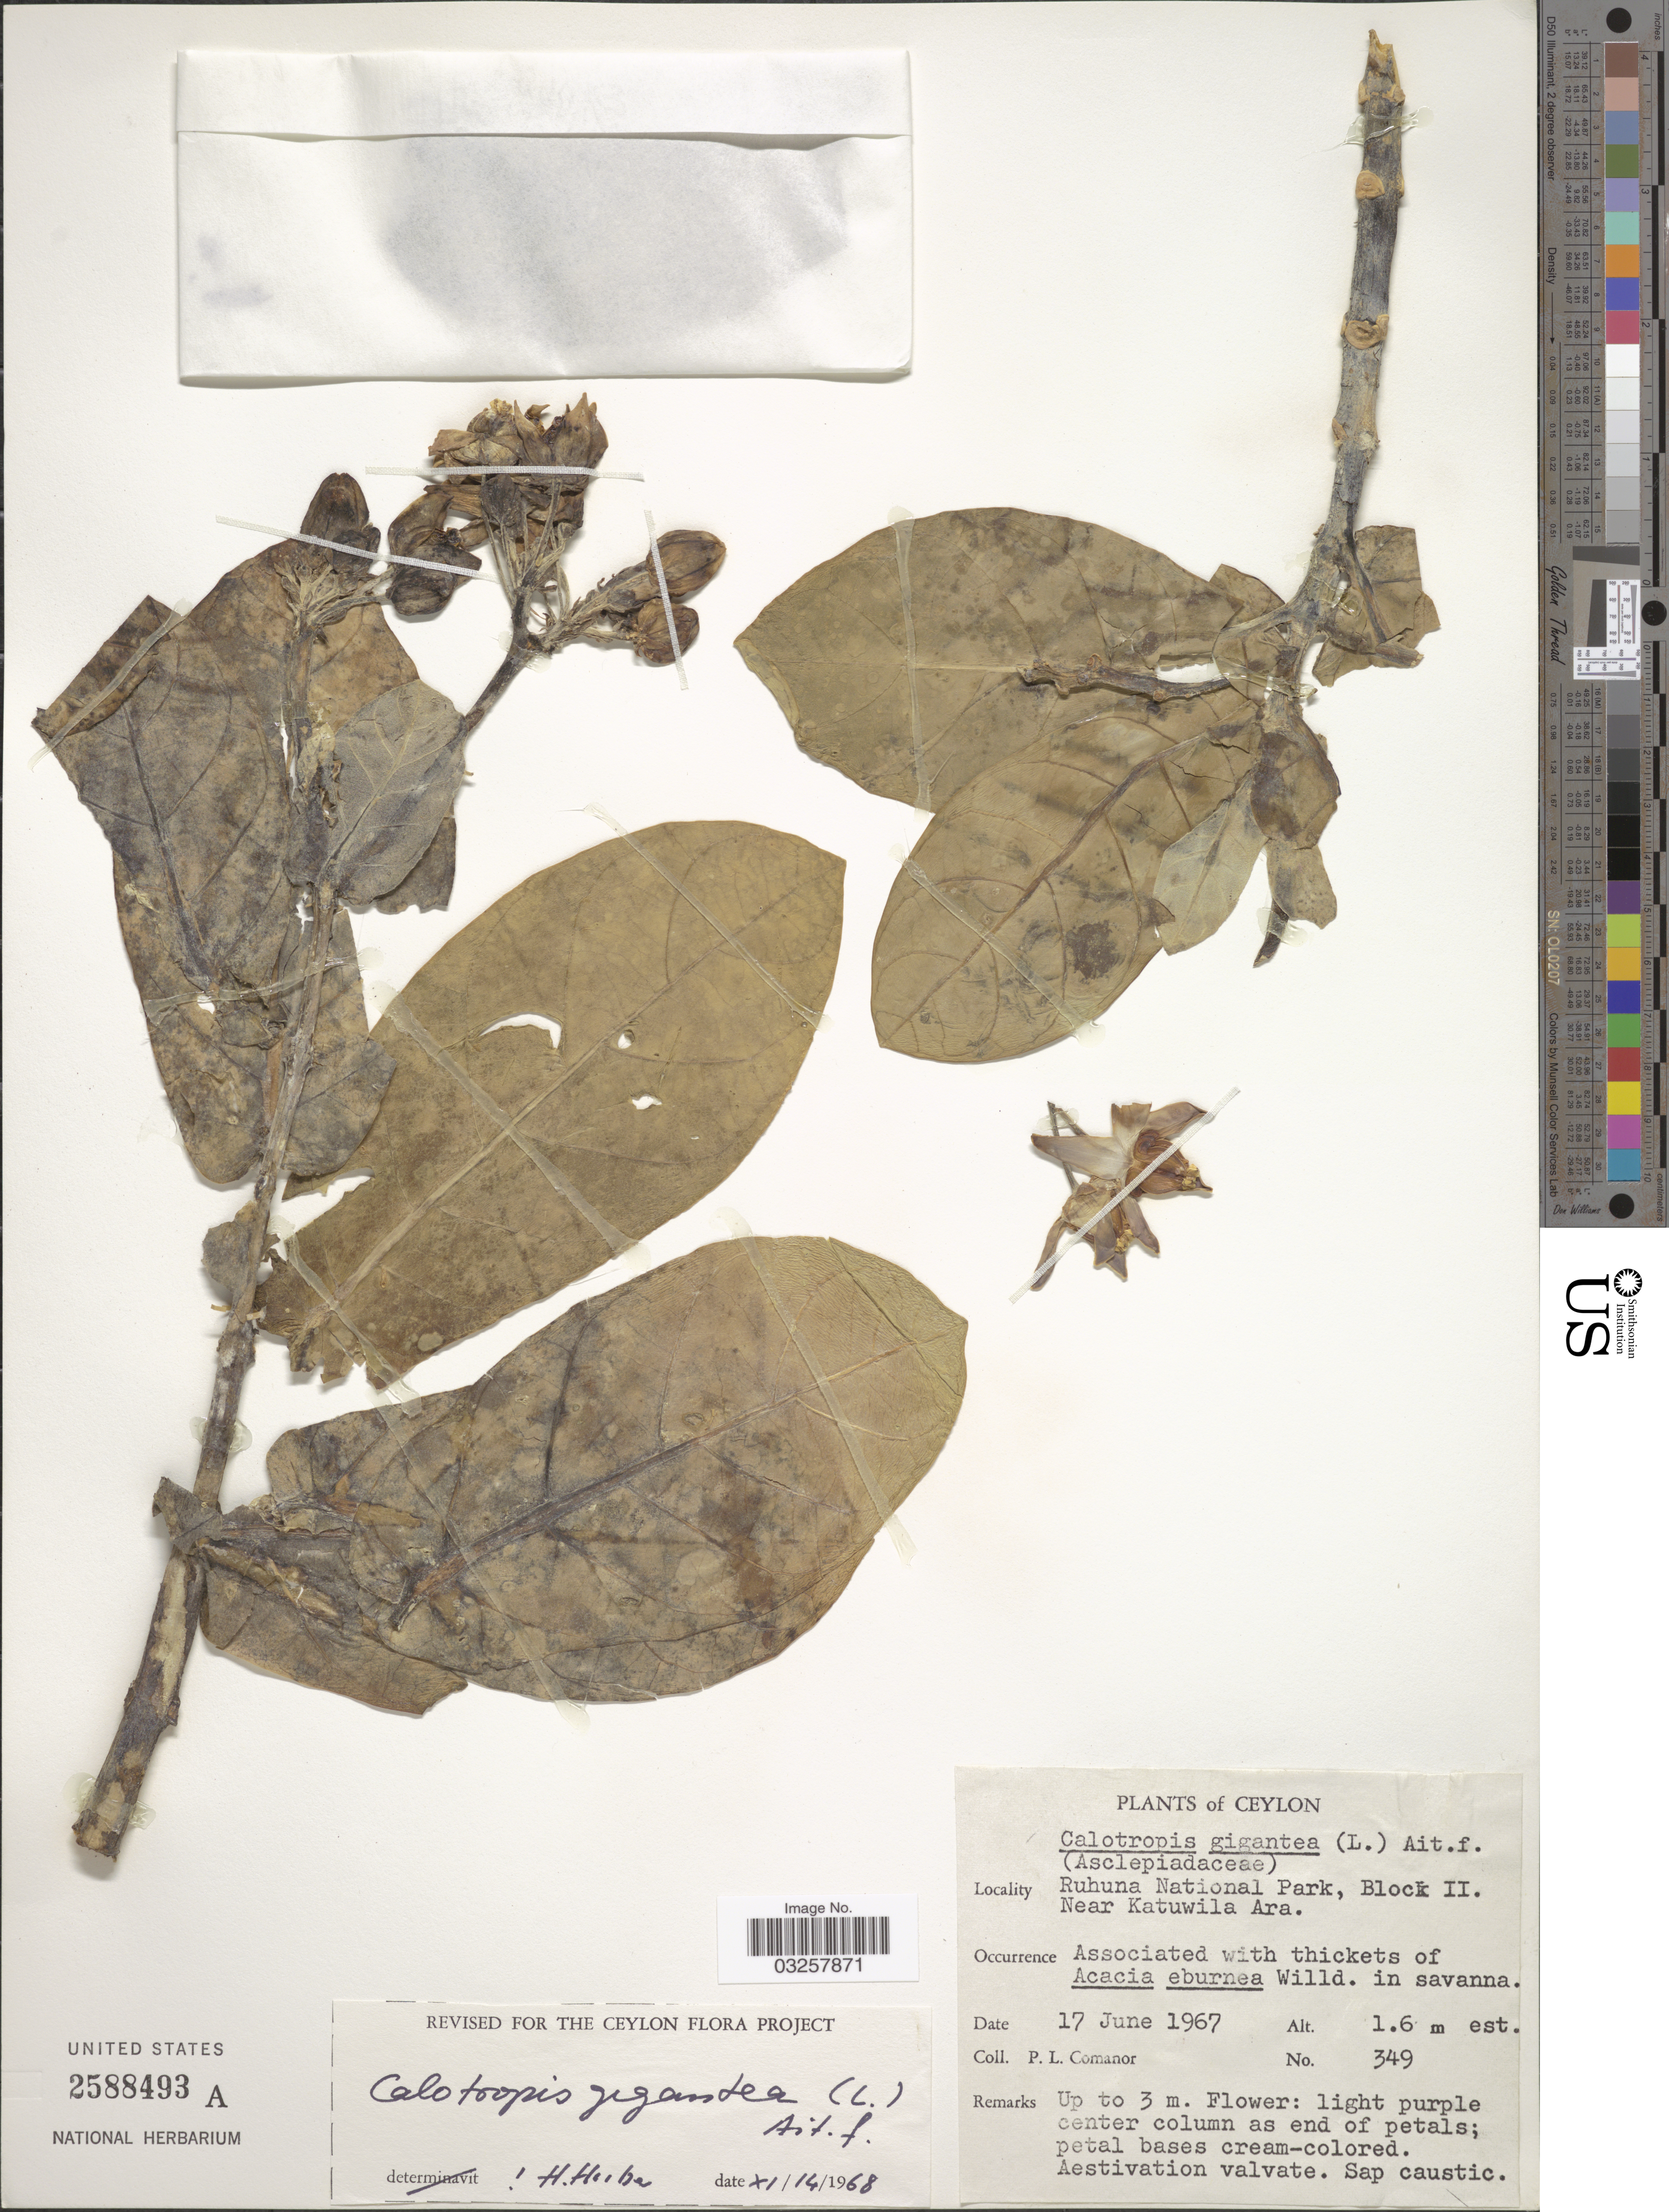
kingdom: Plantae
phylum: Tracheophyta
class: Magnoliopsida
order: Gentianales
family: Apocynaceae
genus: Calotropis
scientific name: Calotropis gigantea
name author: (L.) W.T. Aiton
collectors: P. Comanor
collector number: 349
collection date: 1967-06-17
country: Sri Lanka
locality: Ceylon. Ruhuna National Park, Block II. Near Katuwila Area.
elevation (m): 1.6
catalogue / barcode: US 2588493A